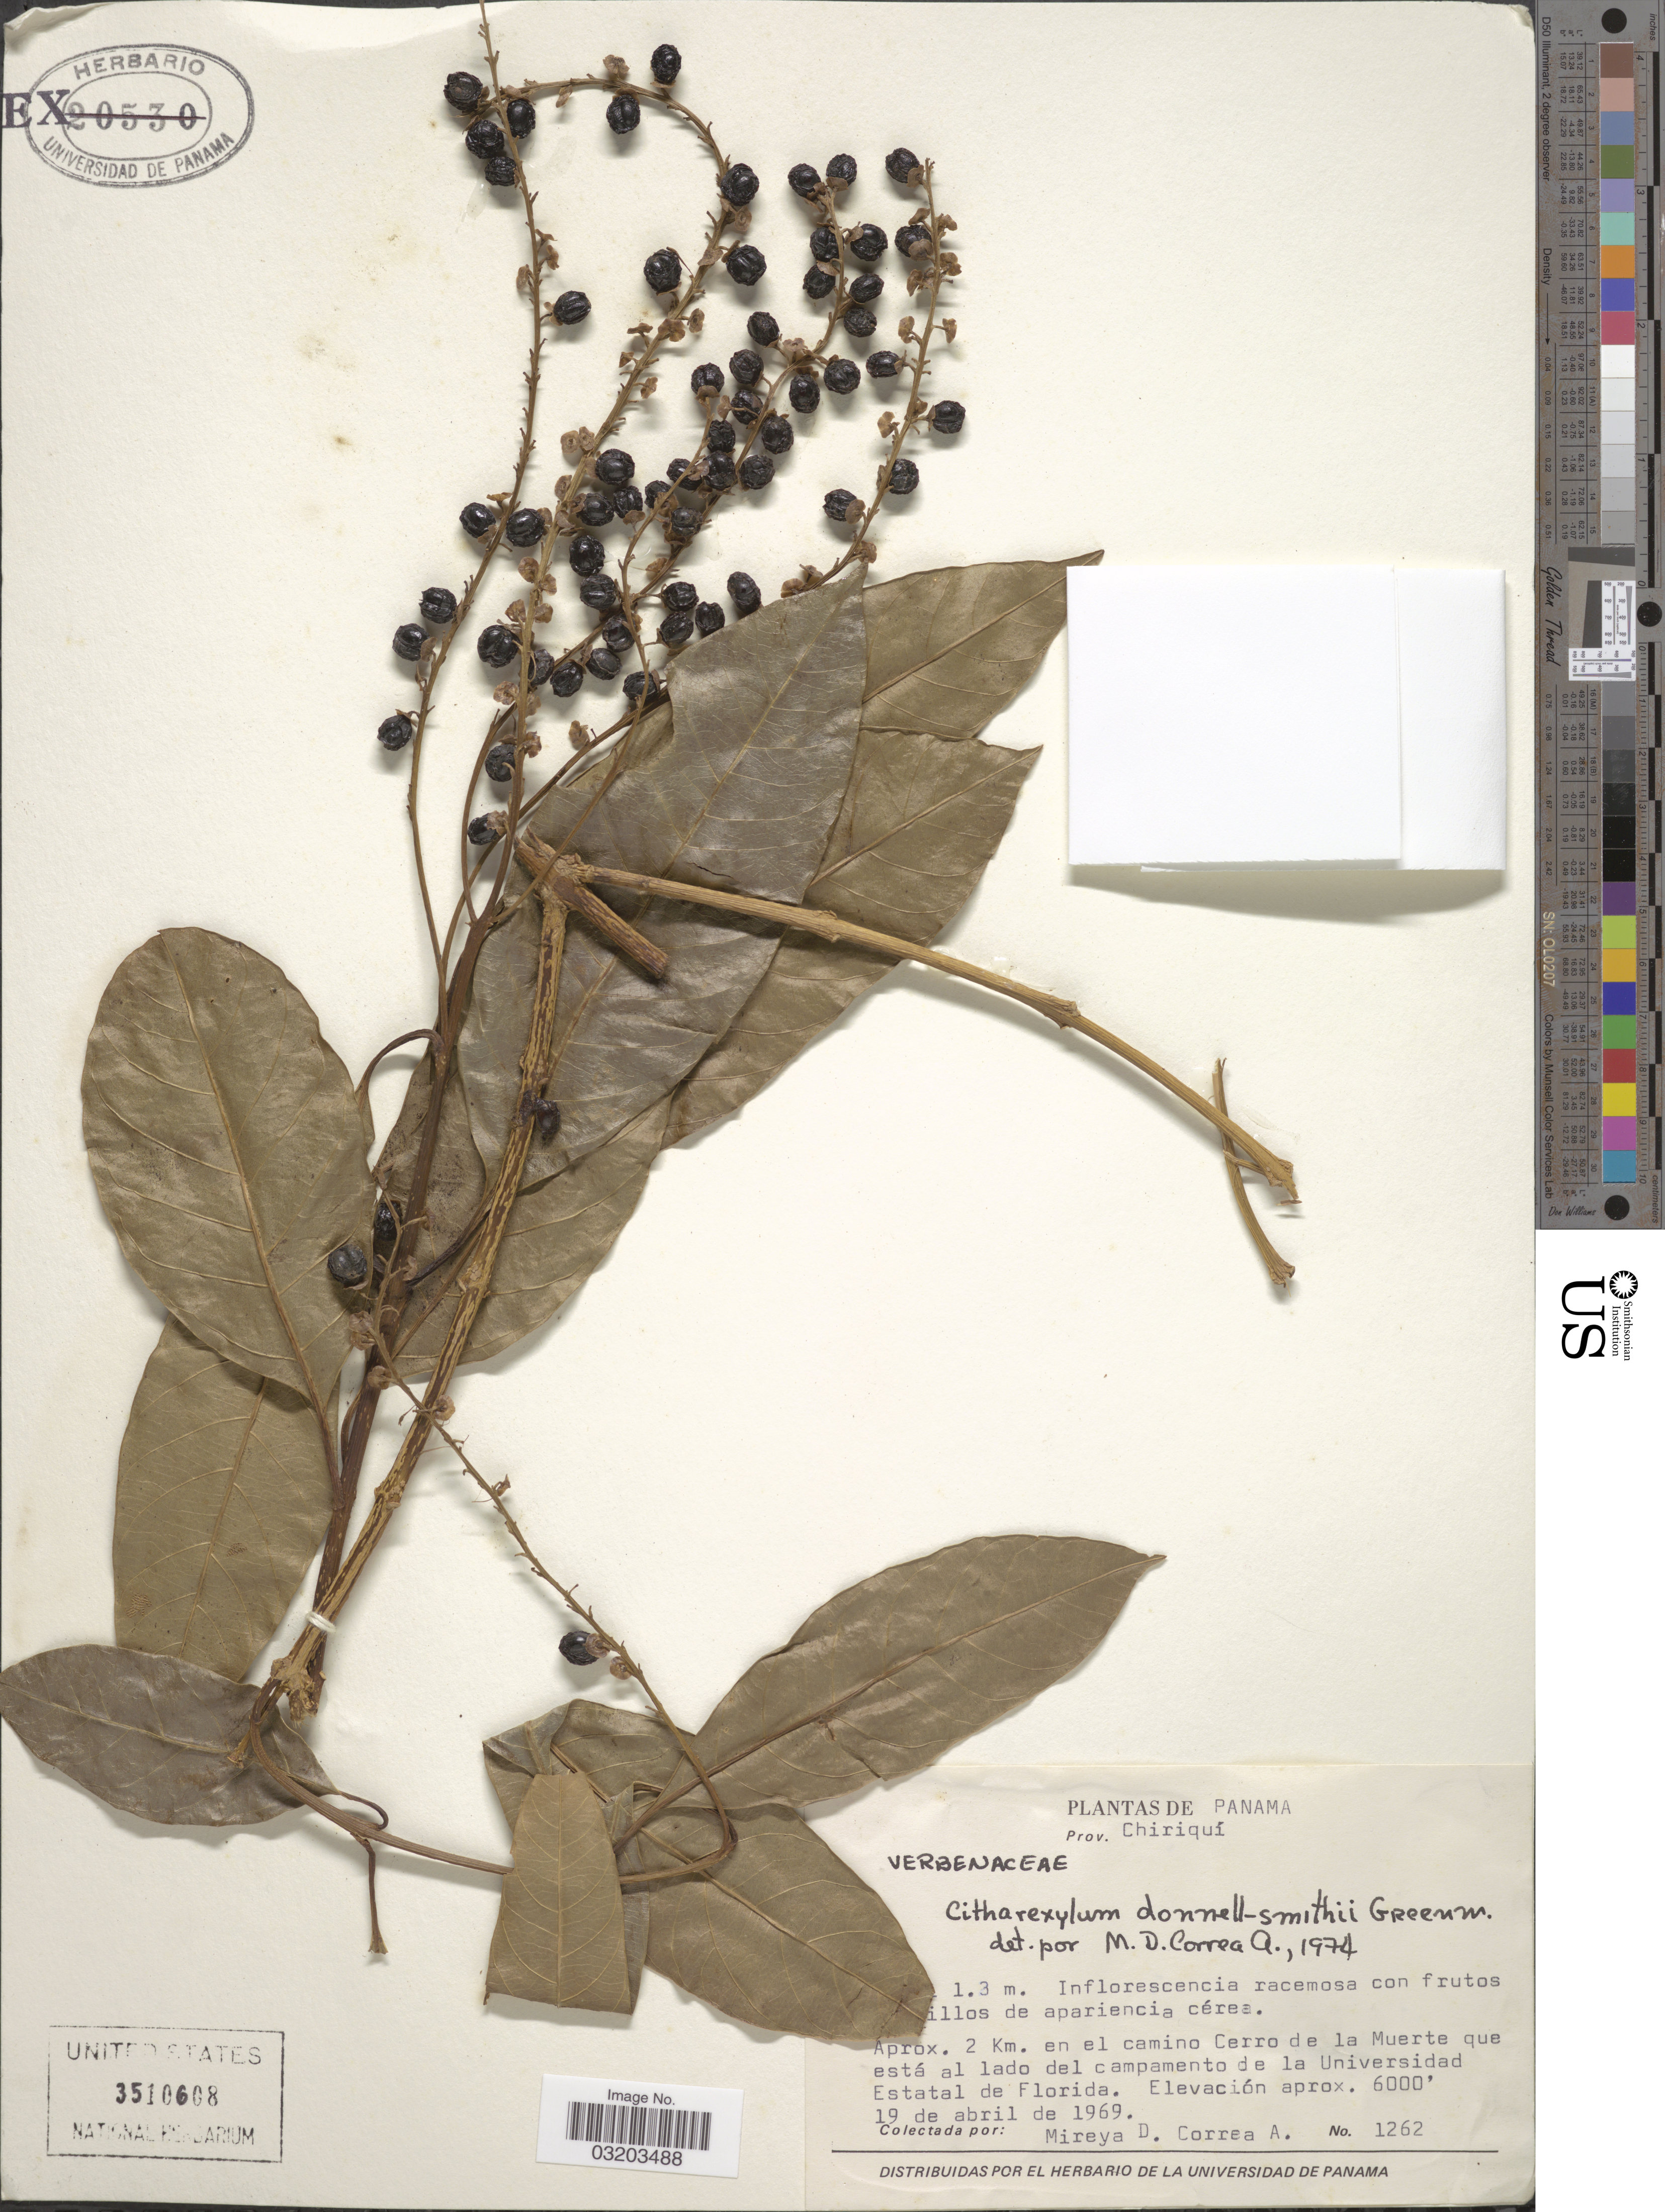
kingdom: Plantae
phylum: Tracheophyta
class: Magnoliopsida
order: Lamiales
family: Verbenaceae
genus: Citharexylum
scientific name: Citharexylum donnell-smithii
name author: Greenm.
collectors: M. D. Corrêa-A.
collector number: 1262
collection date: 1969-04-19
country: Panama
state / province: Chiriqui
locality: Aprox. 2 Km. en el camino Cerro de la Muerte que está al lado del campamento de la Universidad Estatal de Florida.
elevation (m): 1829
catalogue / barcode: US 3510608